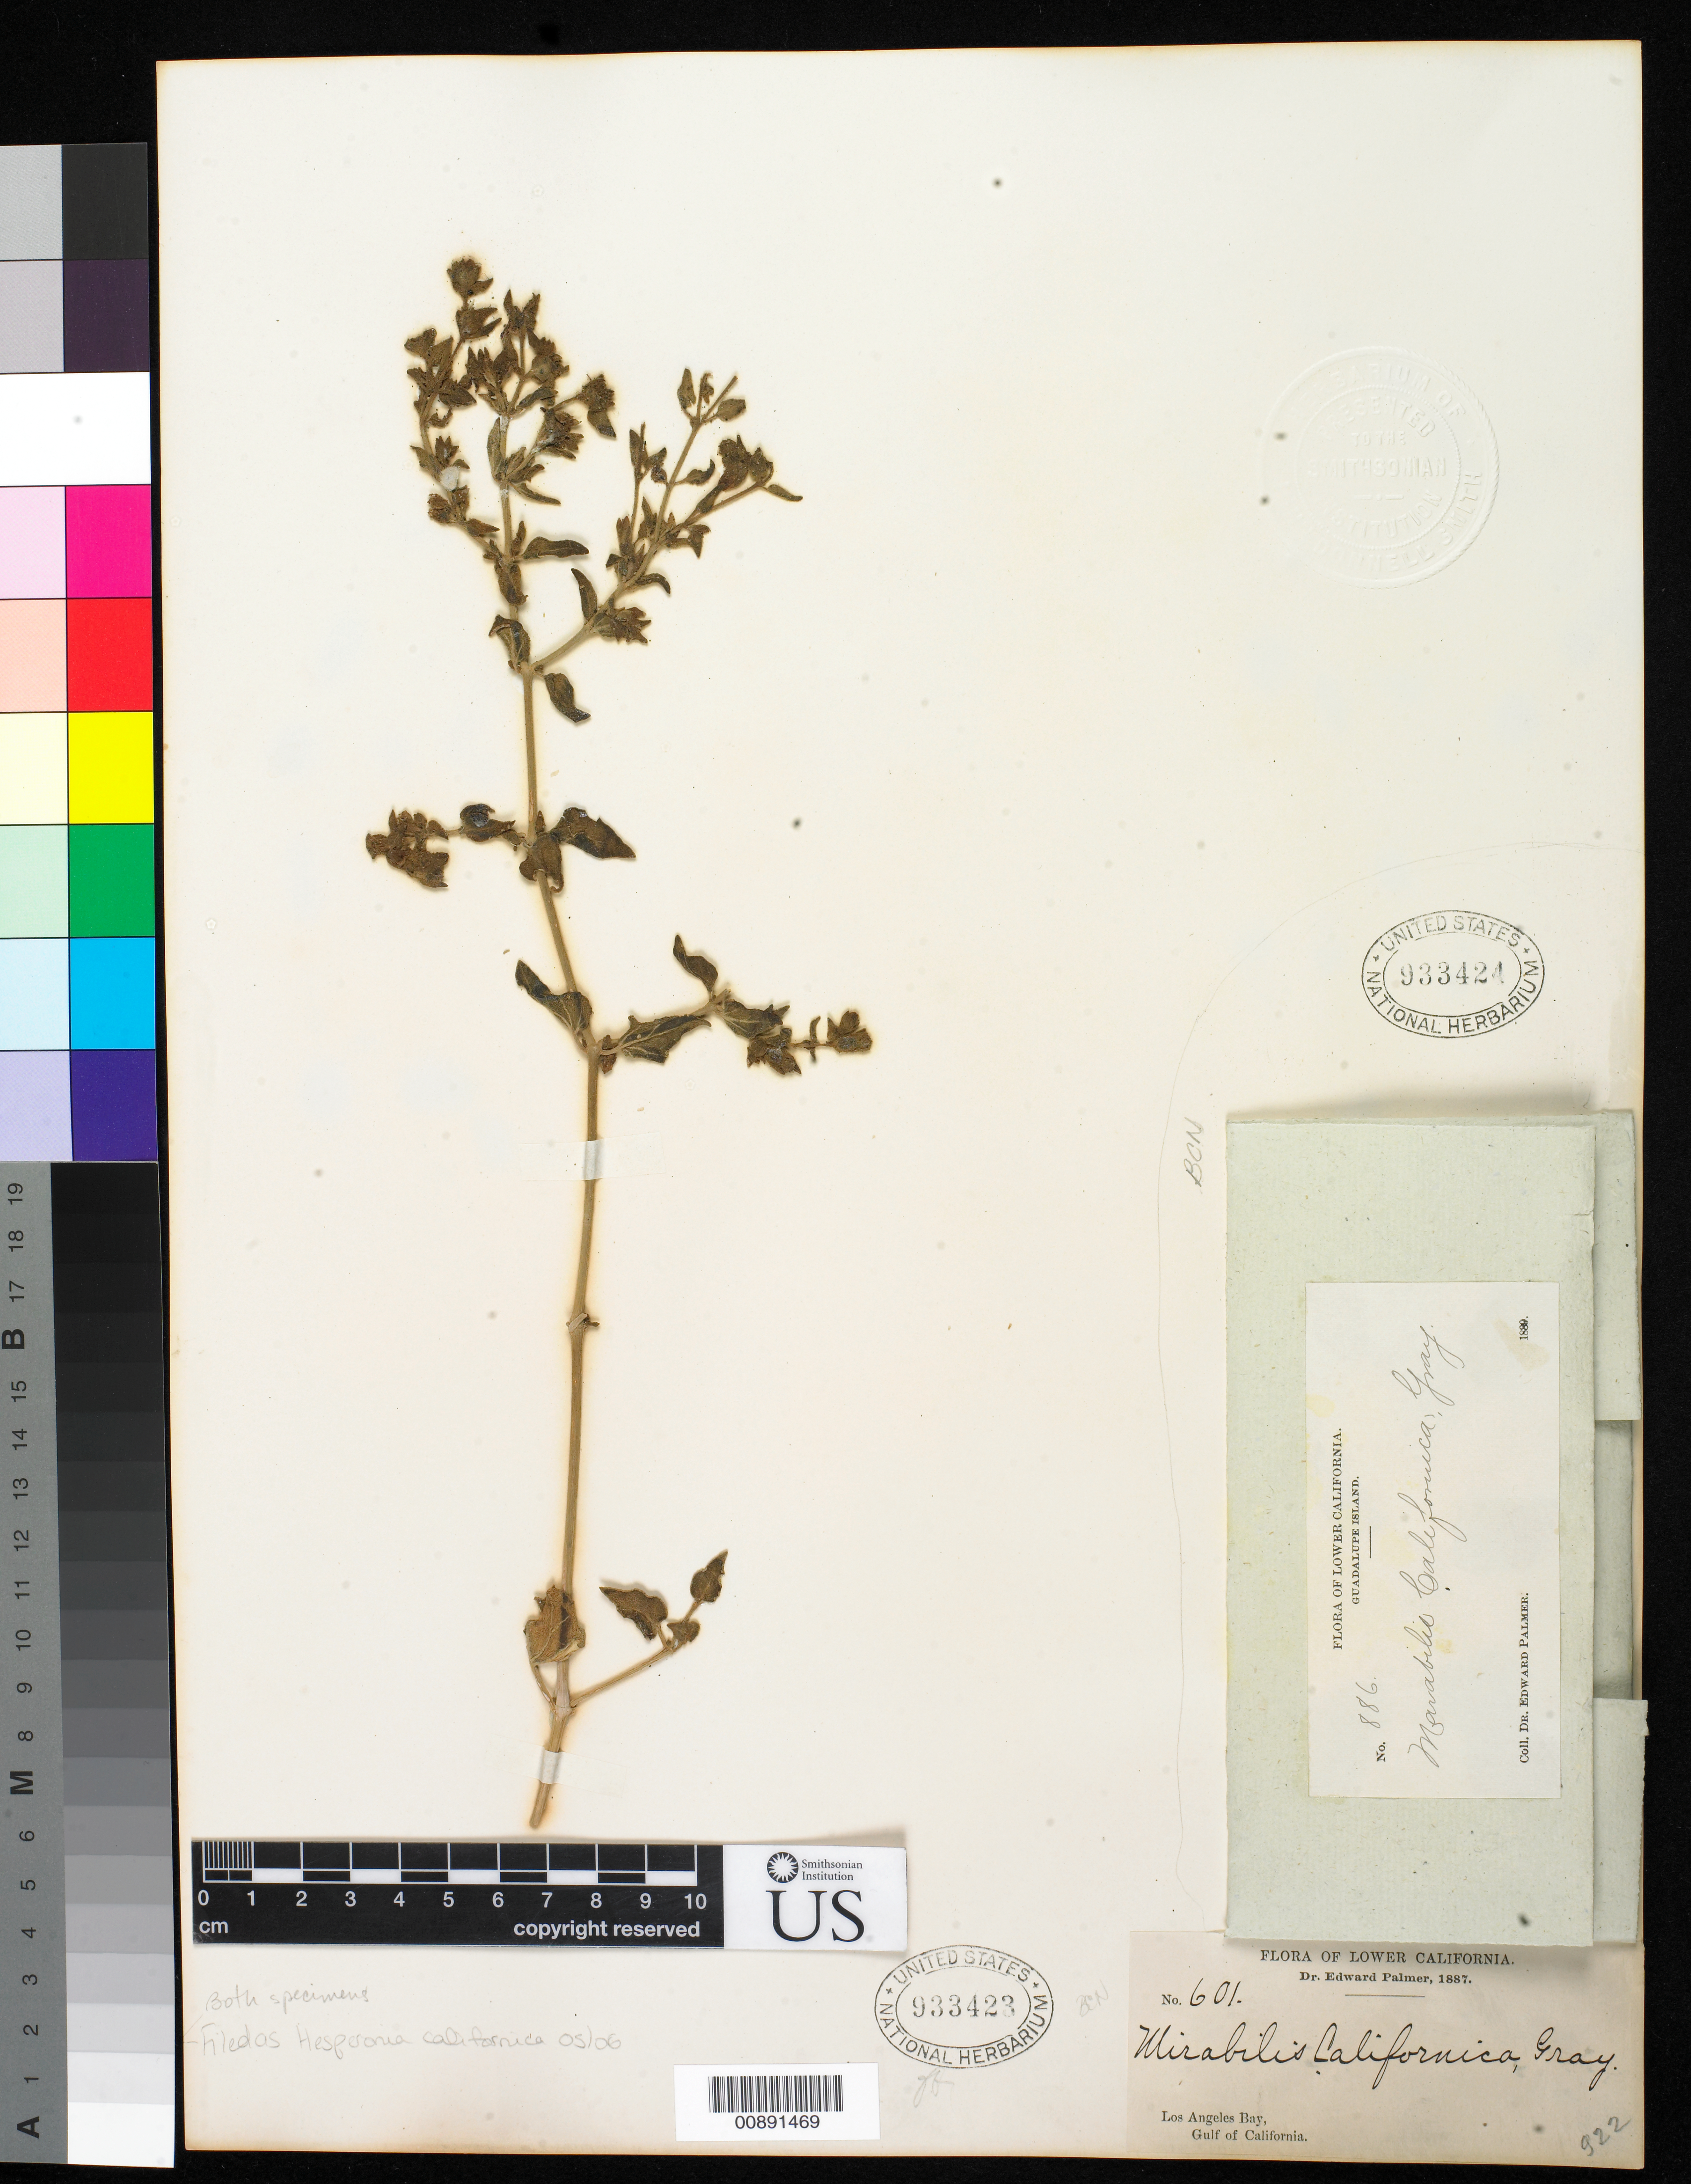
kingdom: Plantae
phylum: Tracheophyta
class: Magnoliopsida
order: Caryophyllales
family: Nyctaginaceae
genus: Mirabilis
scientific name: Mirabilis laevis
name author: (Benth.) Curran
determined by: Strong, Mark T., (BOT), Smithsonian Institution - National Museum of Natural History (UNITED STATES)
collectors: E. Palmer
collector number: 601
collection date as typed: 1887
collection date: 1887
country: Mexico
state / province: Baja California Norte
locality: Los Angeles Bay, Baja California. Gulf of California.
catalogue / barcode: US 933423